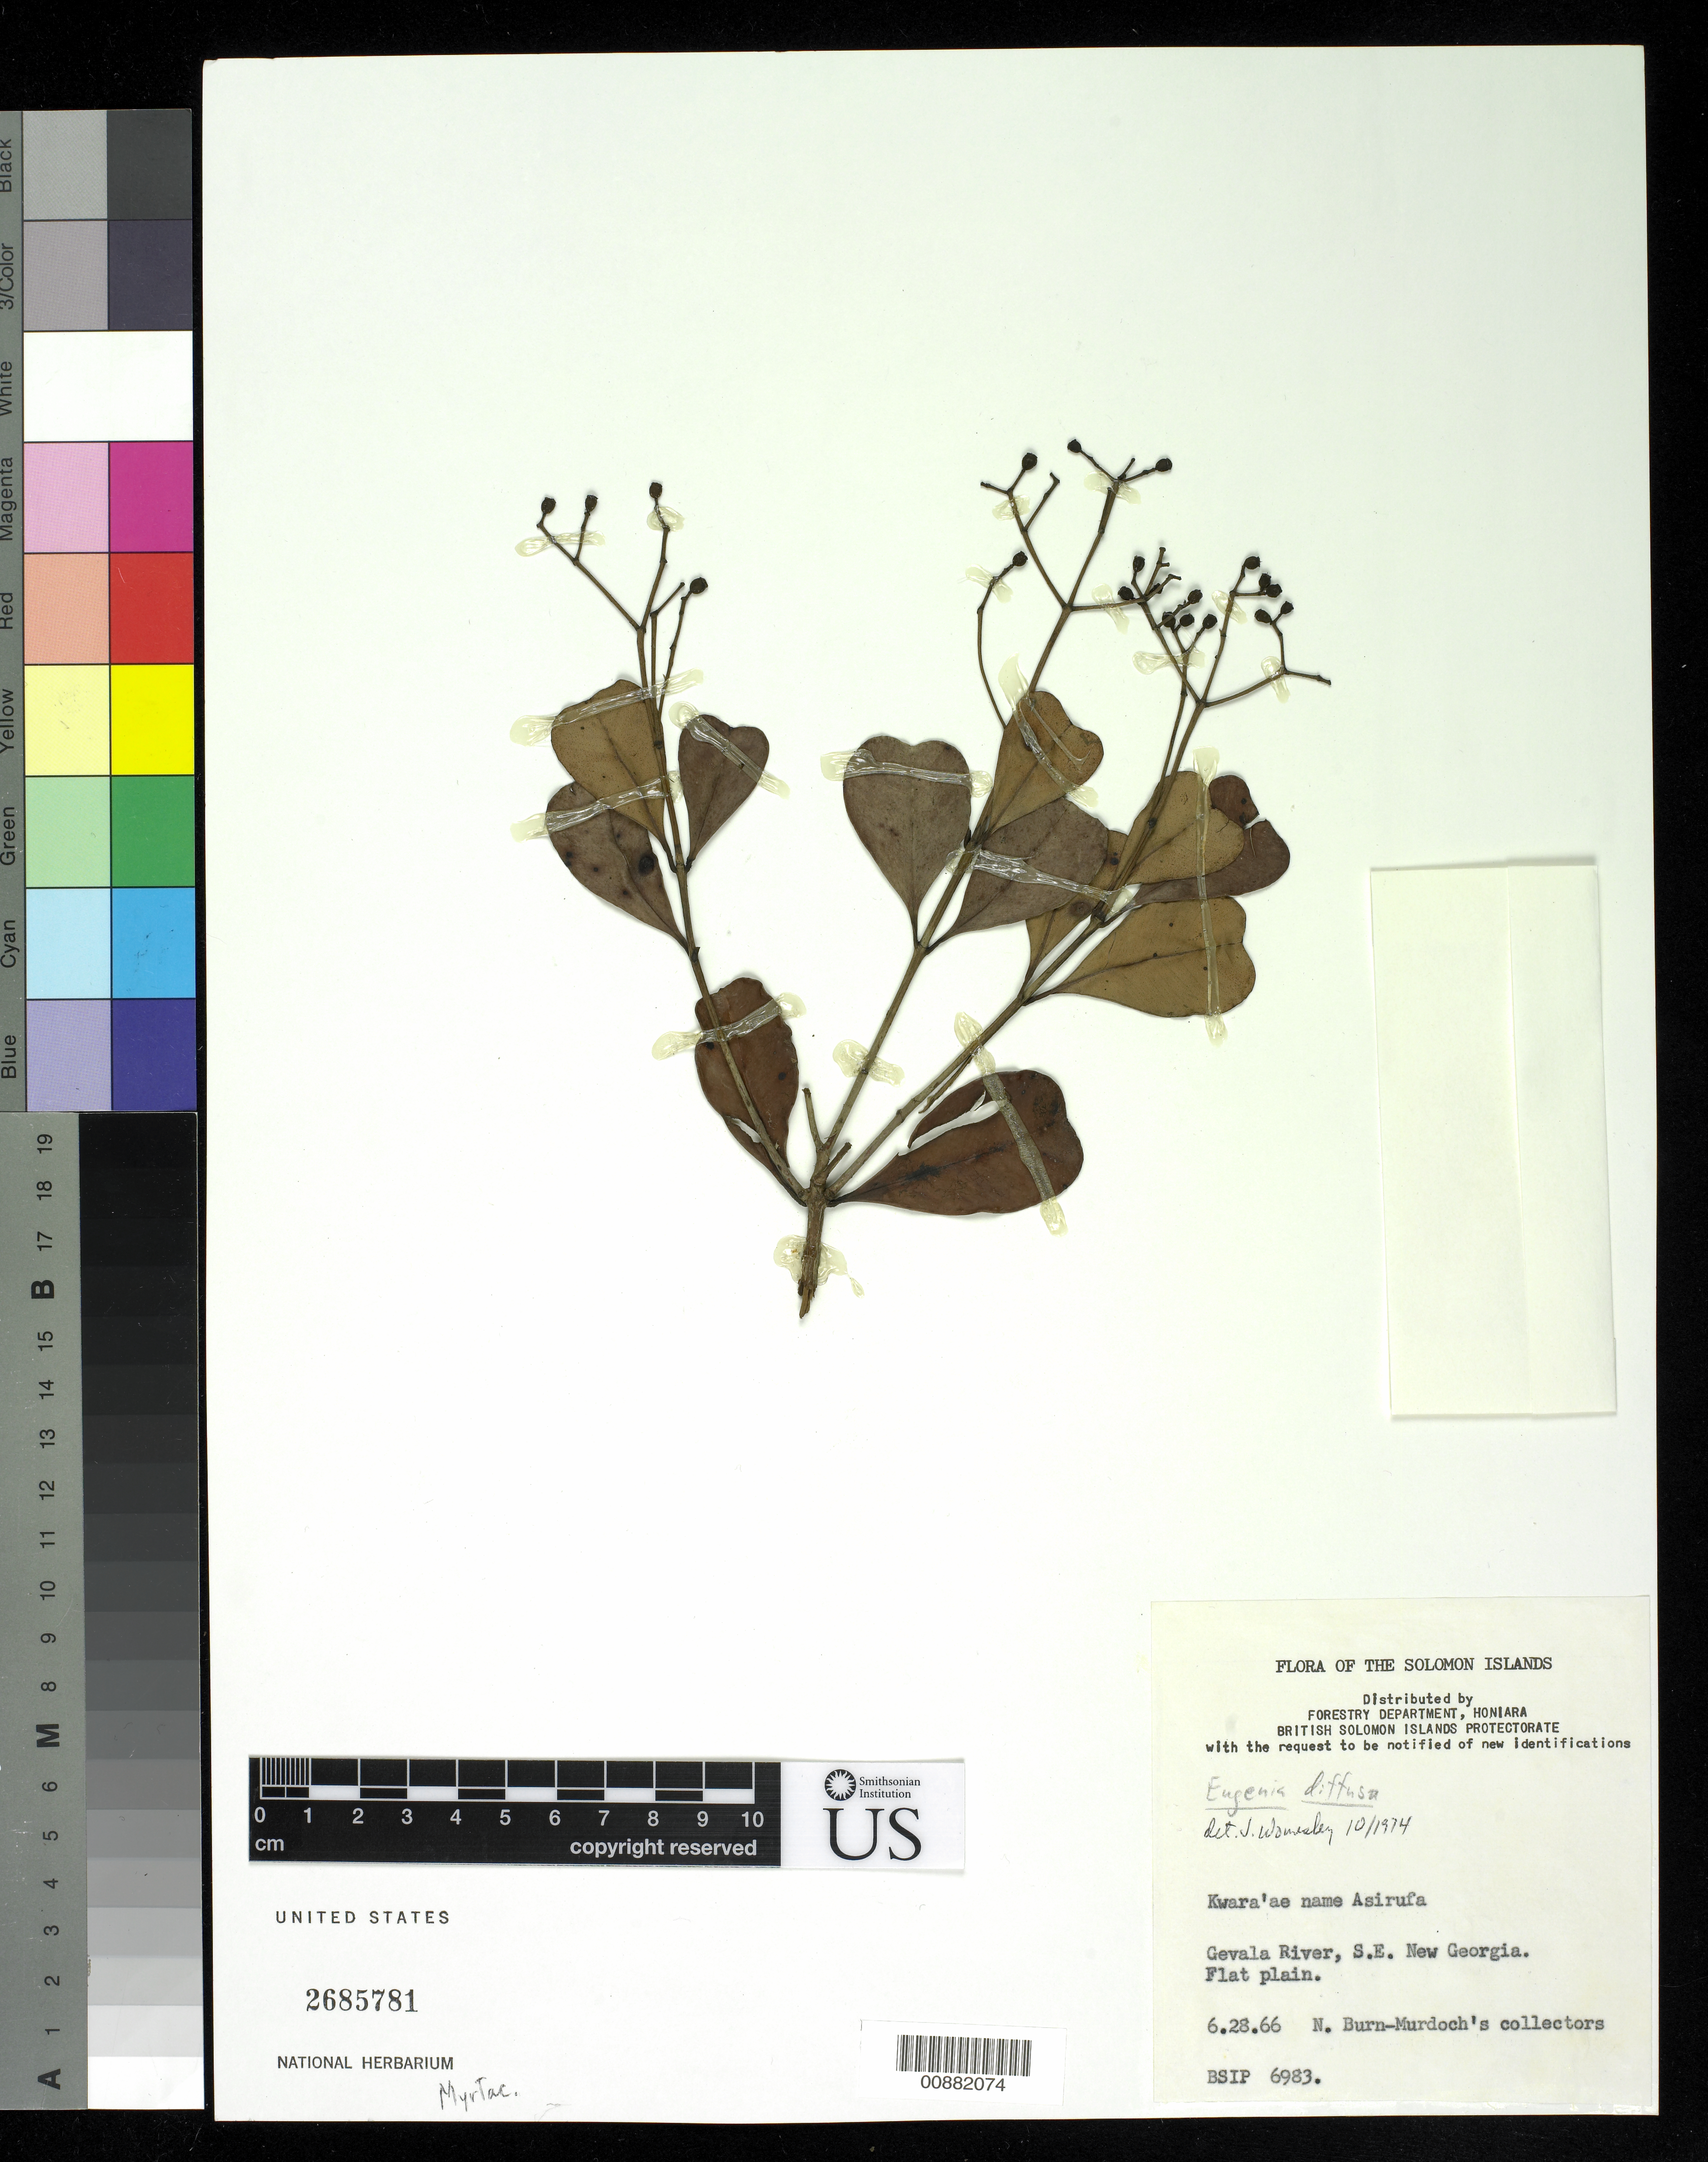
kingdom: Plantae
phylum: Tracheophyta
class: Magnoliopsida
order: Myrtales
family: Myrtaceae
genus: Syzygium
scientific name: Syzygium diffusum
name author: (Turill) Merr. & L.M. Perry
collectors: N. Burn-Murdoch's collectors & et al.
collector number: BSIP 6983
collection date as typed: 28 Jun 1966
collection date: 1966-06-28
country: Solomon Islands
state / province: Western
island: New Georgia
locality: Gevala River, SE New Georgia.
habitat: Flat plain.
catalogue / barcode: US 2685781